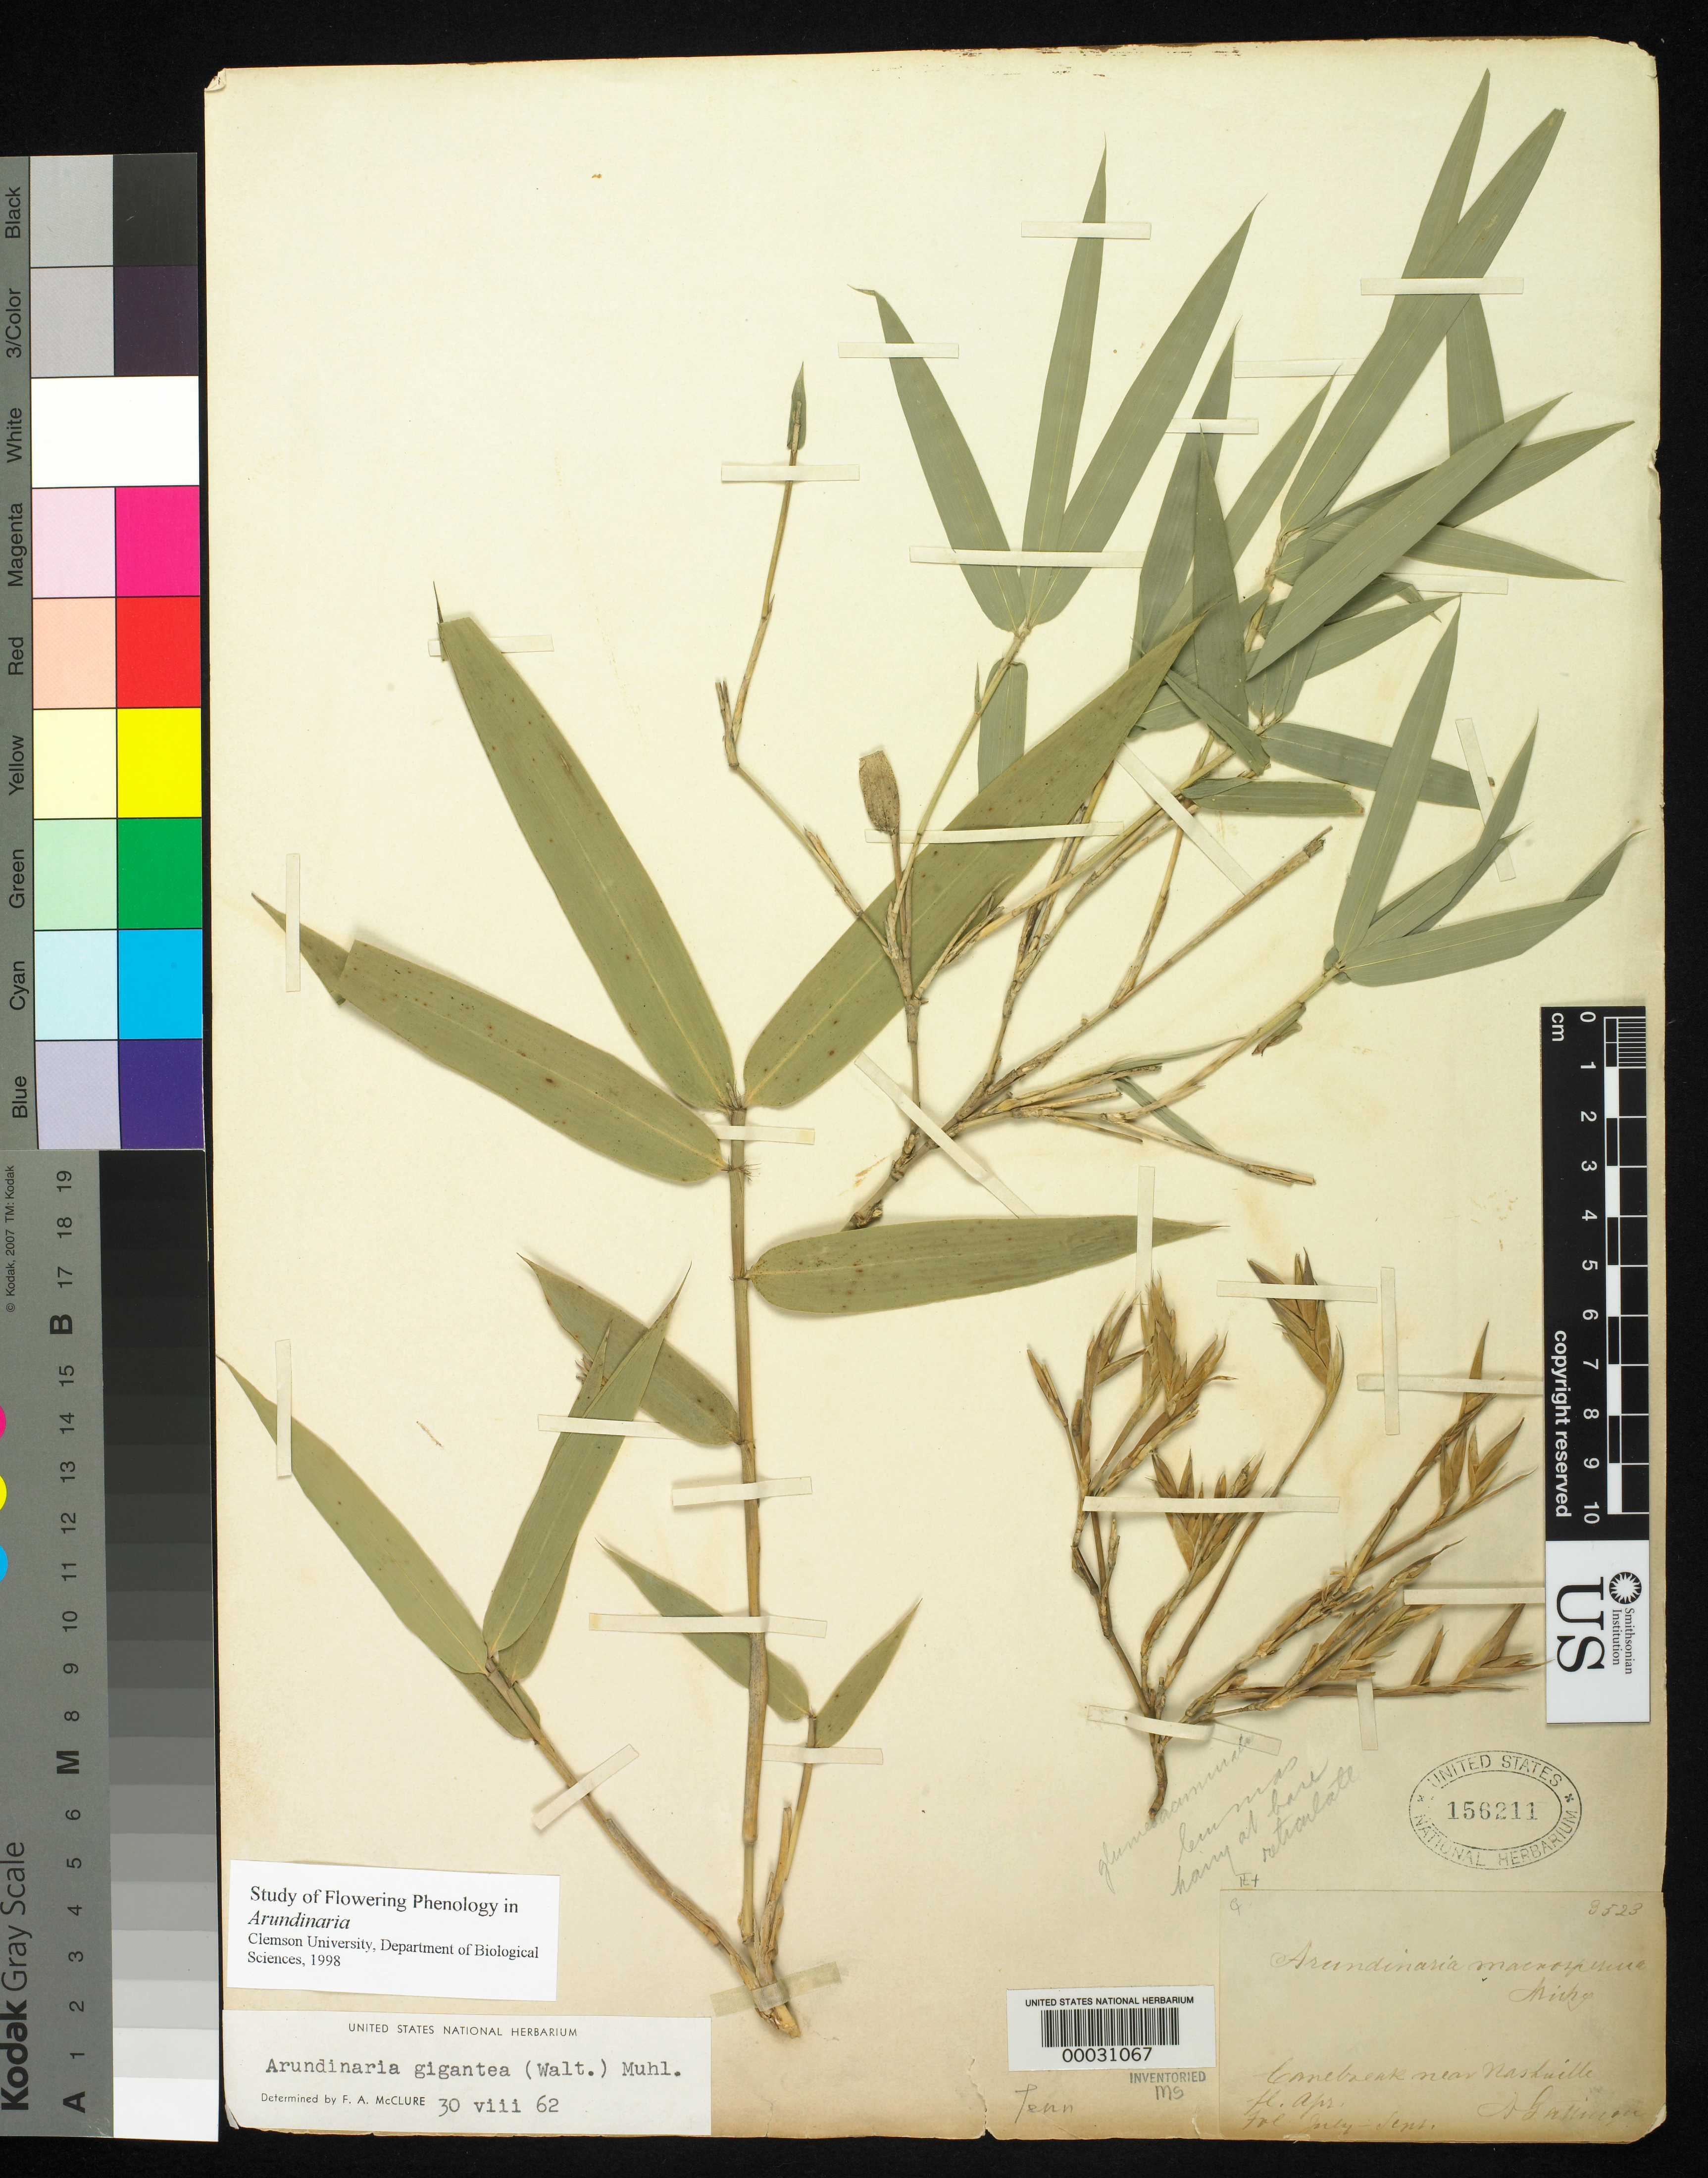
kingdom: Plantae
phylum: Tracheophyta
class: Liliopsida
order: Poales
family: Poaceae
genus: Arundinaria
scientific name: Arundinaria gigantea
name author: (Walter) Muhl.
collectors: A. Gattinger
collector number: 8523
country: United States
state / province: Tennessee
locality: Canebrakes, nashville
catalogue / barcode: US 156211